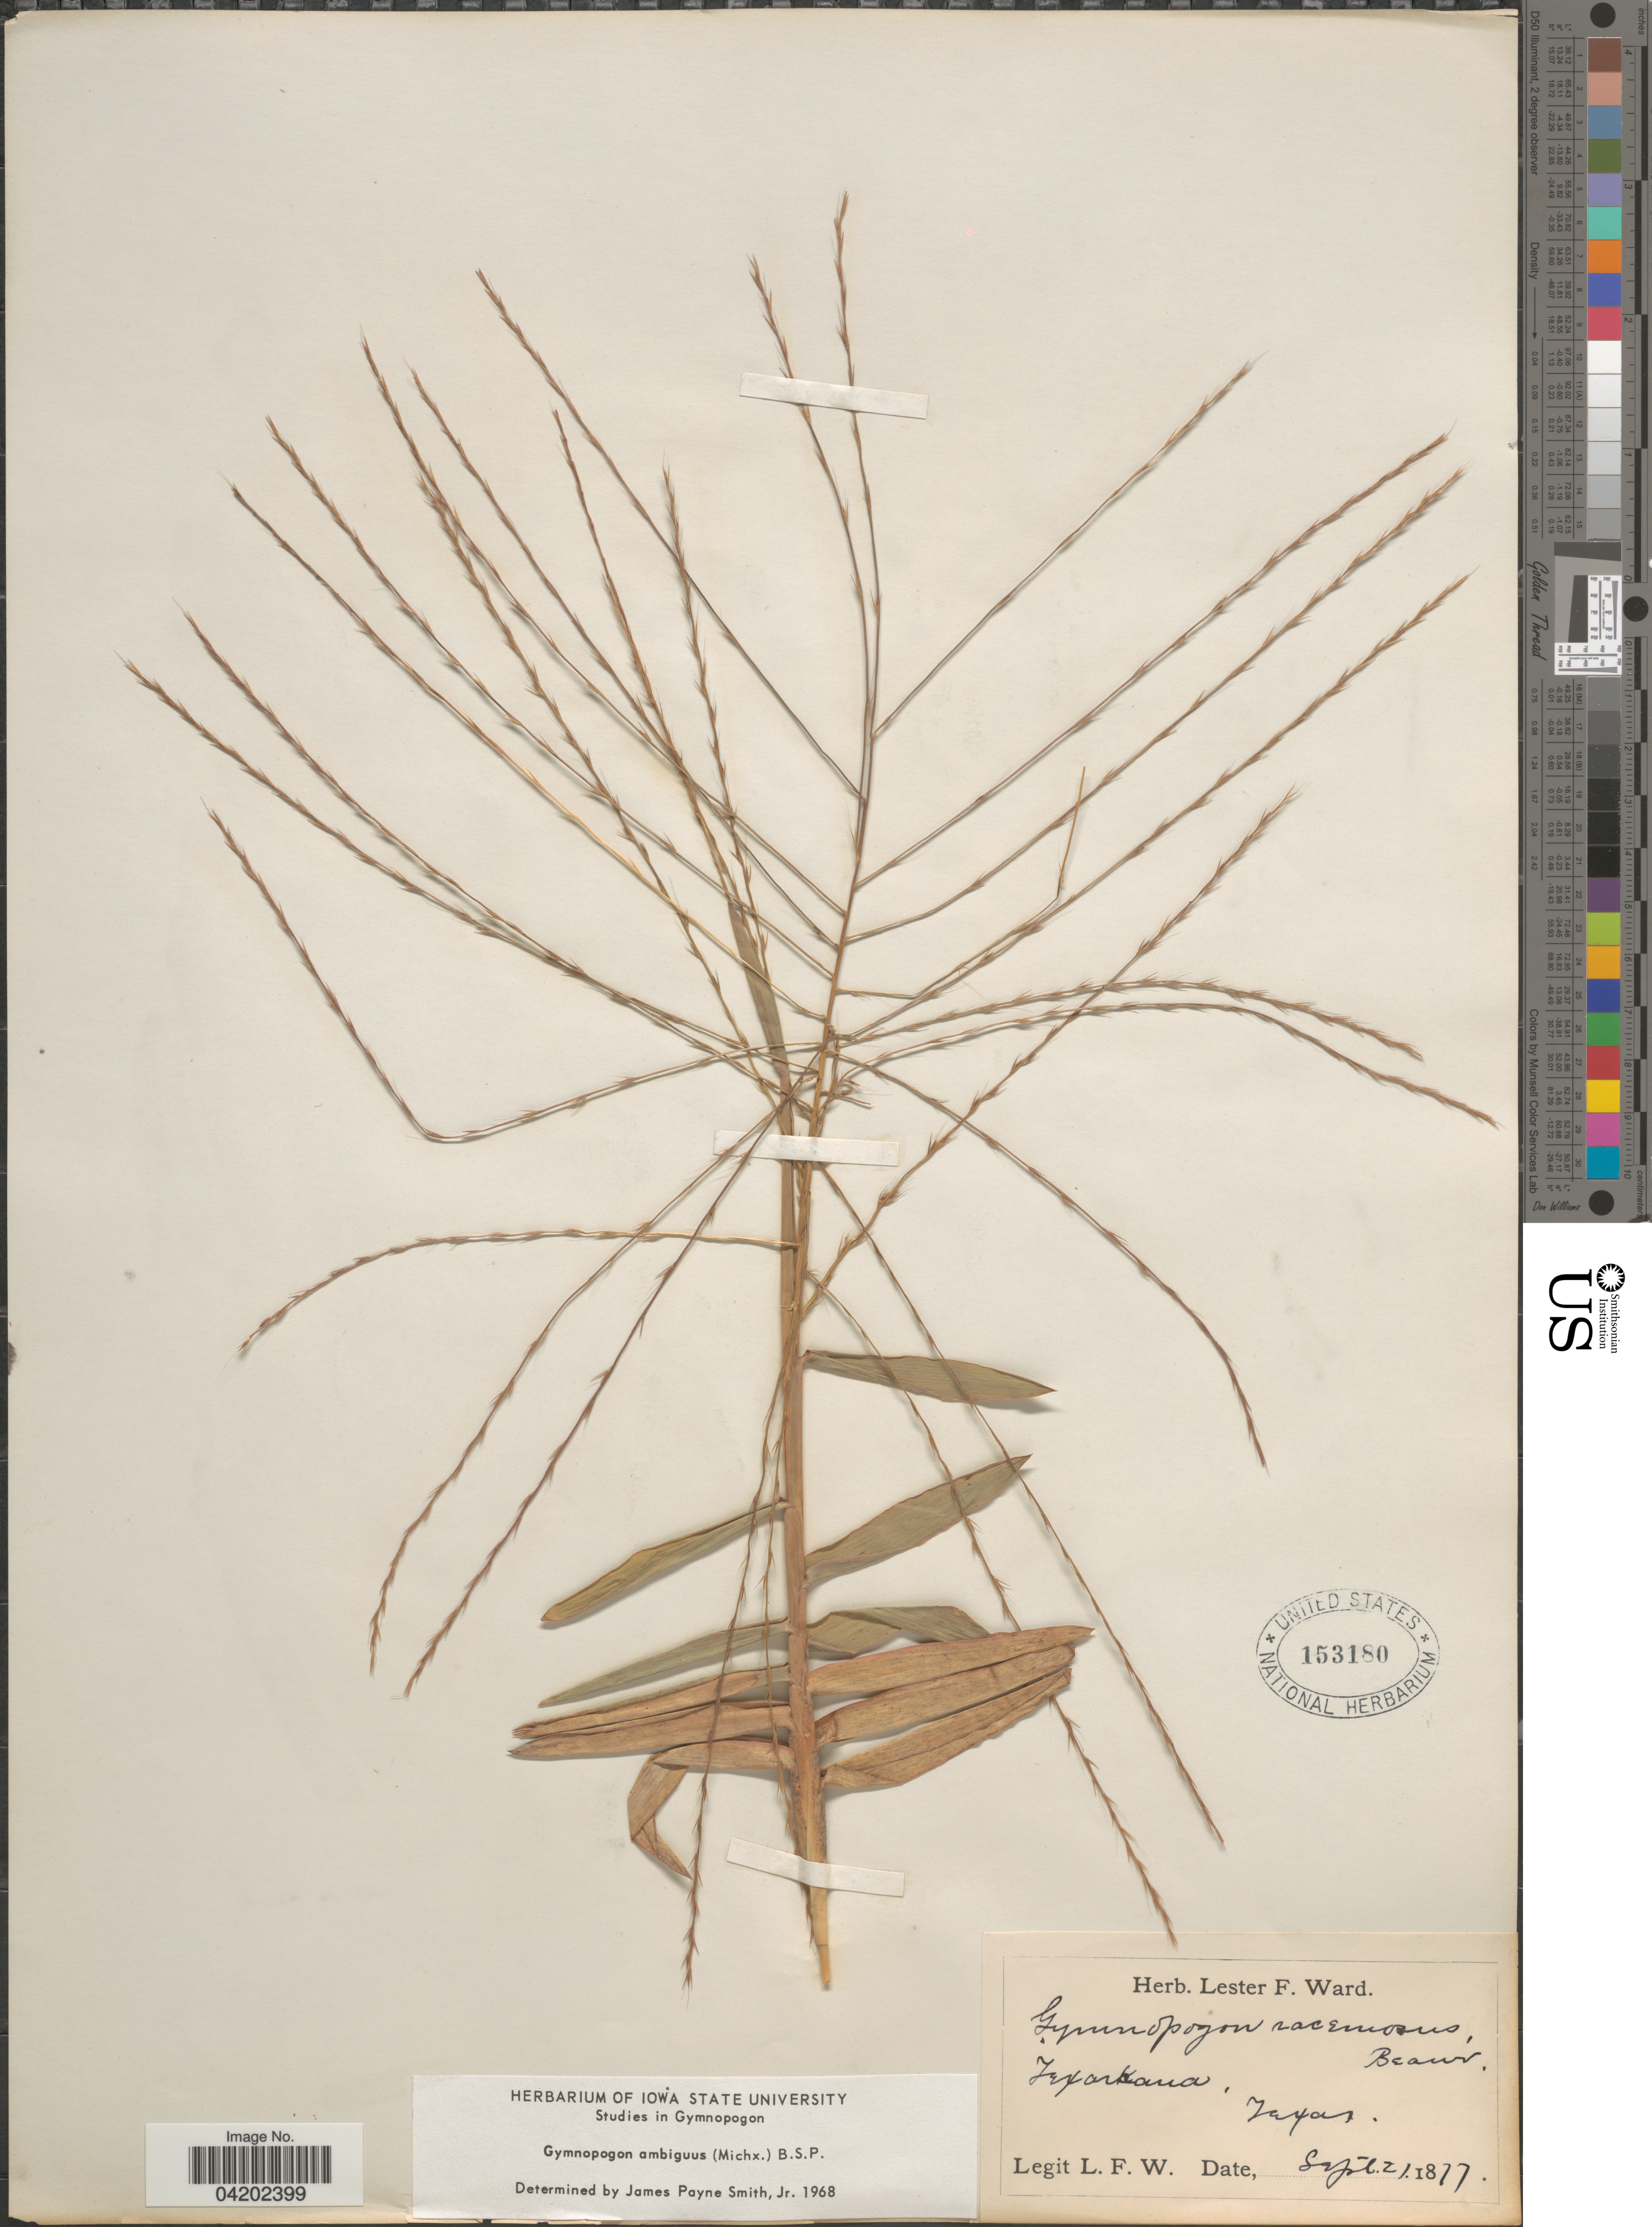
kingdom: Plantae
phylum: Tracheophyta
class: Liliopsida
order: Poales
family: Poaceae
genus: Gymnopogon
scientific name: Gymnopogon ambiguus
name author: (Michx.) Britton, Stearns & Poggenb.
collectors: L. F. Ward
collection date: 1877-09-21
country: United States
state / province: Texas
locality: Texarkana.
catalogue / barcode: US 153180